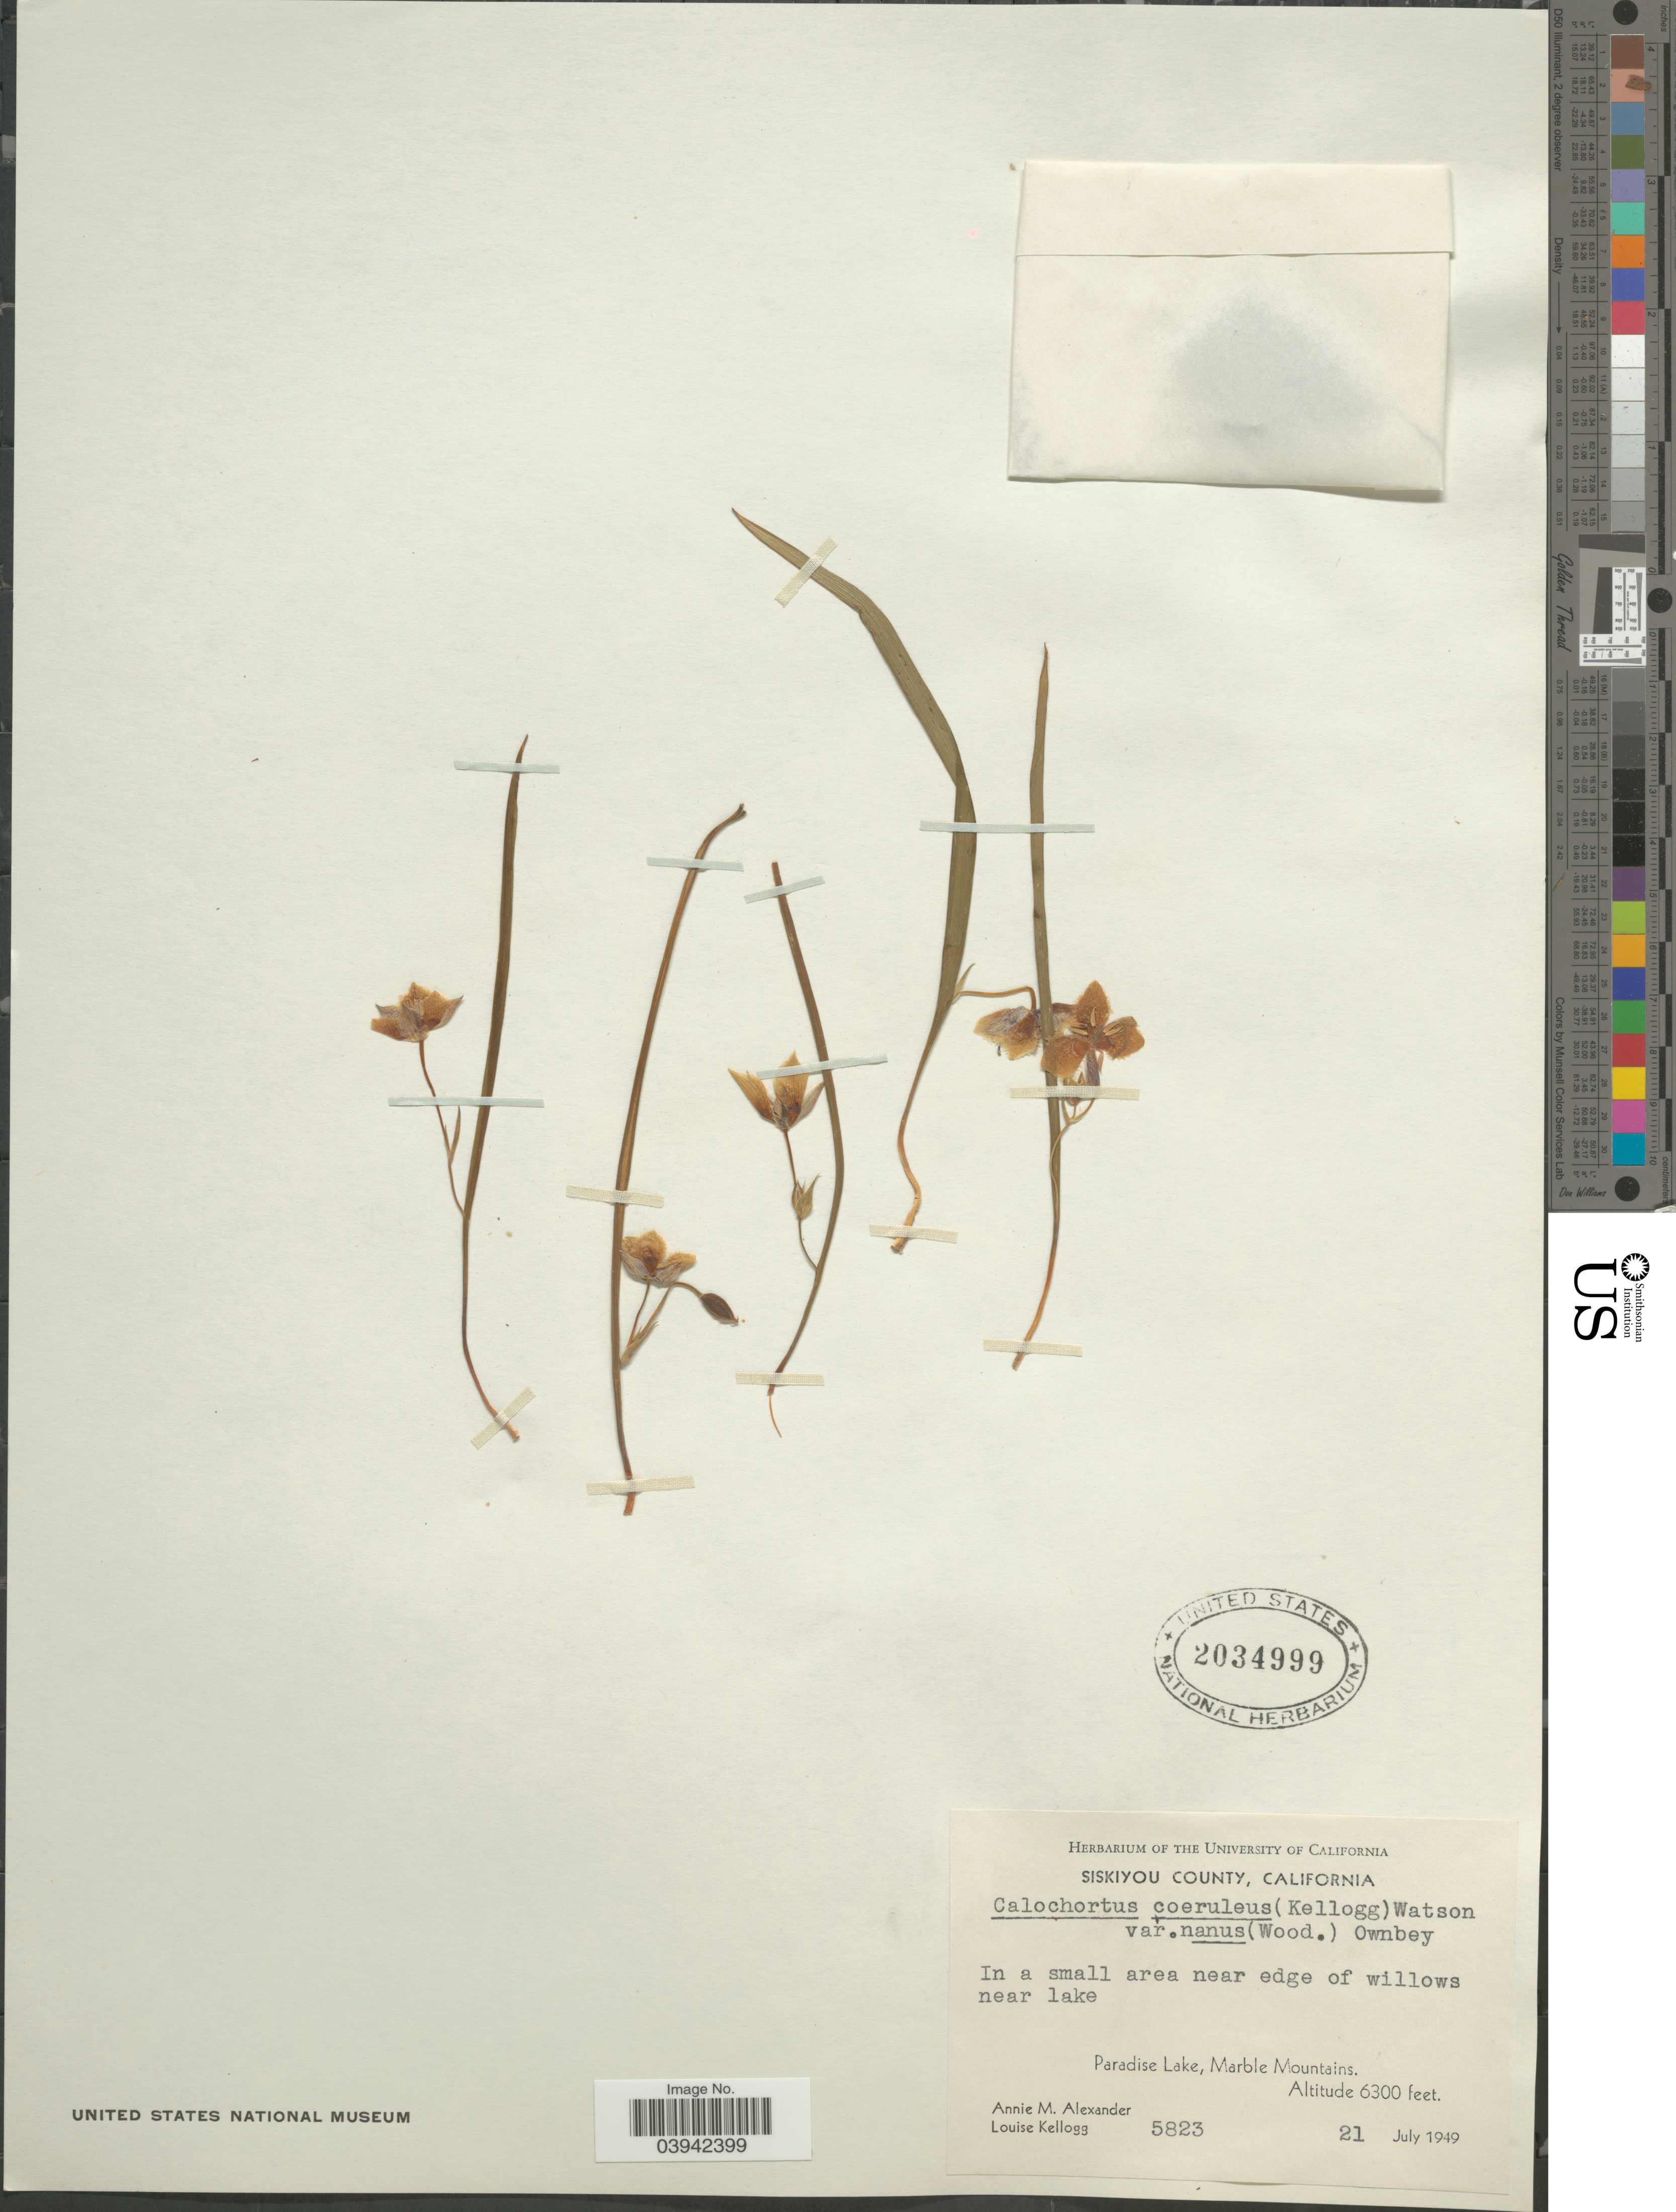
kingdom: Plantae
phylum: Tracheophyta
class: Liliopsida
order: Liliales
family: Liliaceae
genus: Calochortus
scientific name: Calochortus coeruleus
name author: (Kellogg) S. Watson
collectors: A. M. Alexander & L. Kellogg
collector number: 5823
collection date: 1949-07-21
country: United States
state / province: California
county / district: Siskiyou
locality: Siskiyou County. In a small area near edge of willows near lake. Paradise Lake, Marble Mountains.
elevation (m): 1920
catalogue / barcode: US 2034999